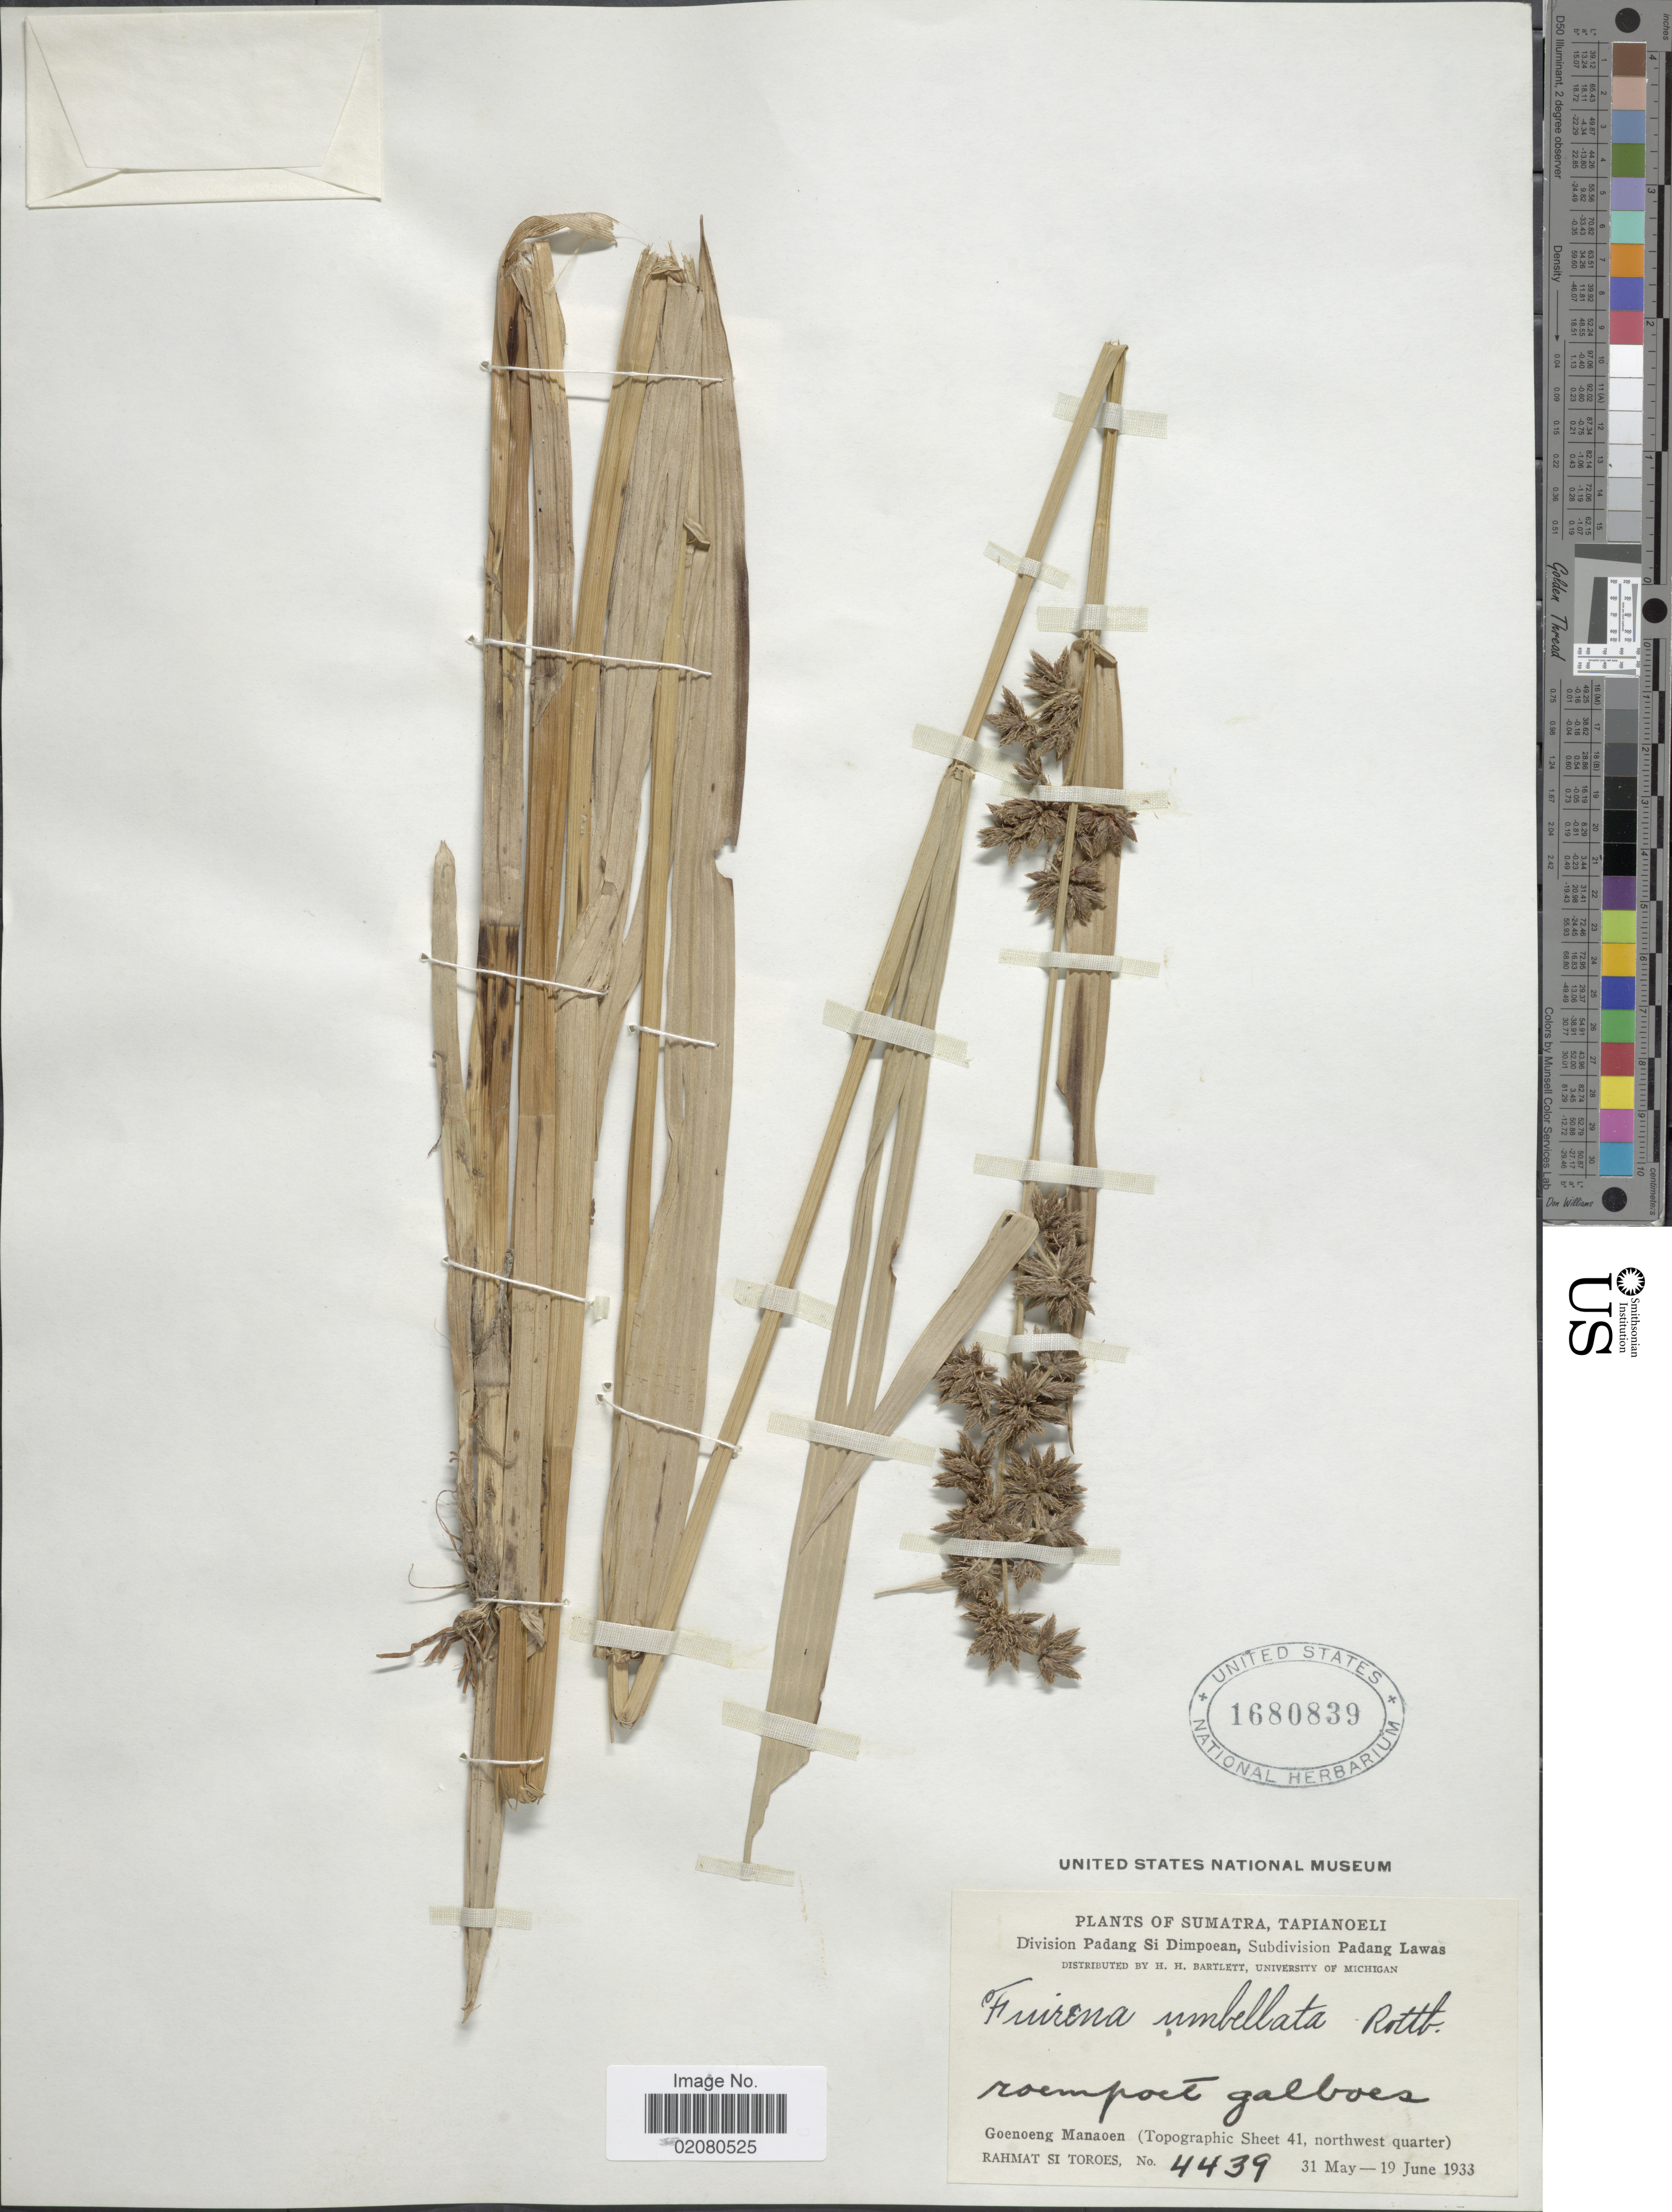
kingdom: Plantae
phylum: Tracheophyta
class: Liliopsida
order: Poales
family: Cyperaceae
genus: Fuirena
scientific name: Fuirena umbellata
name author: Rottb.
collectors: Rahmat Si Boeea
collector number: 4439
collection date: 1933-05-31/1933-06-19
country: Indonesia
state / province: Sumatra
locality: Tapianoeli, roempoet galboes, Goenoeng Manaoen (Topgraphic Sheet 41, northwest quarter).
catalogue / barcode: US 1680839